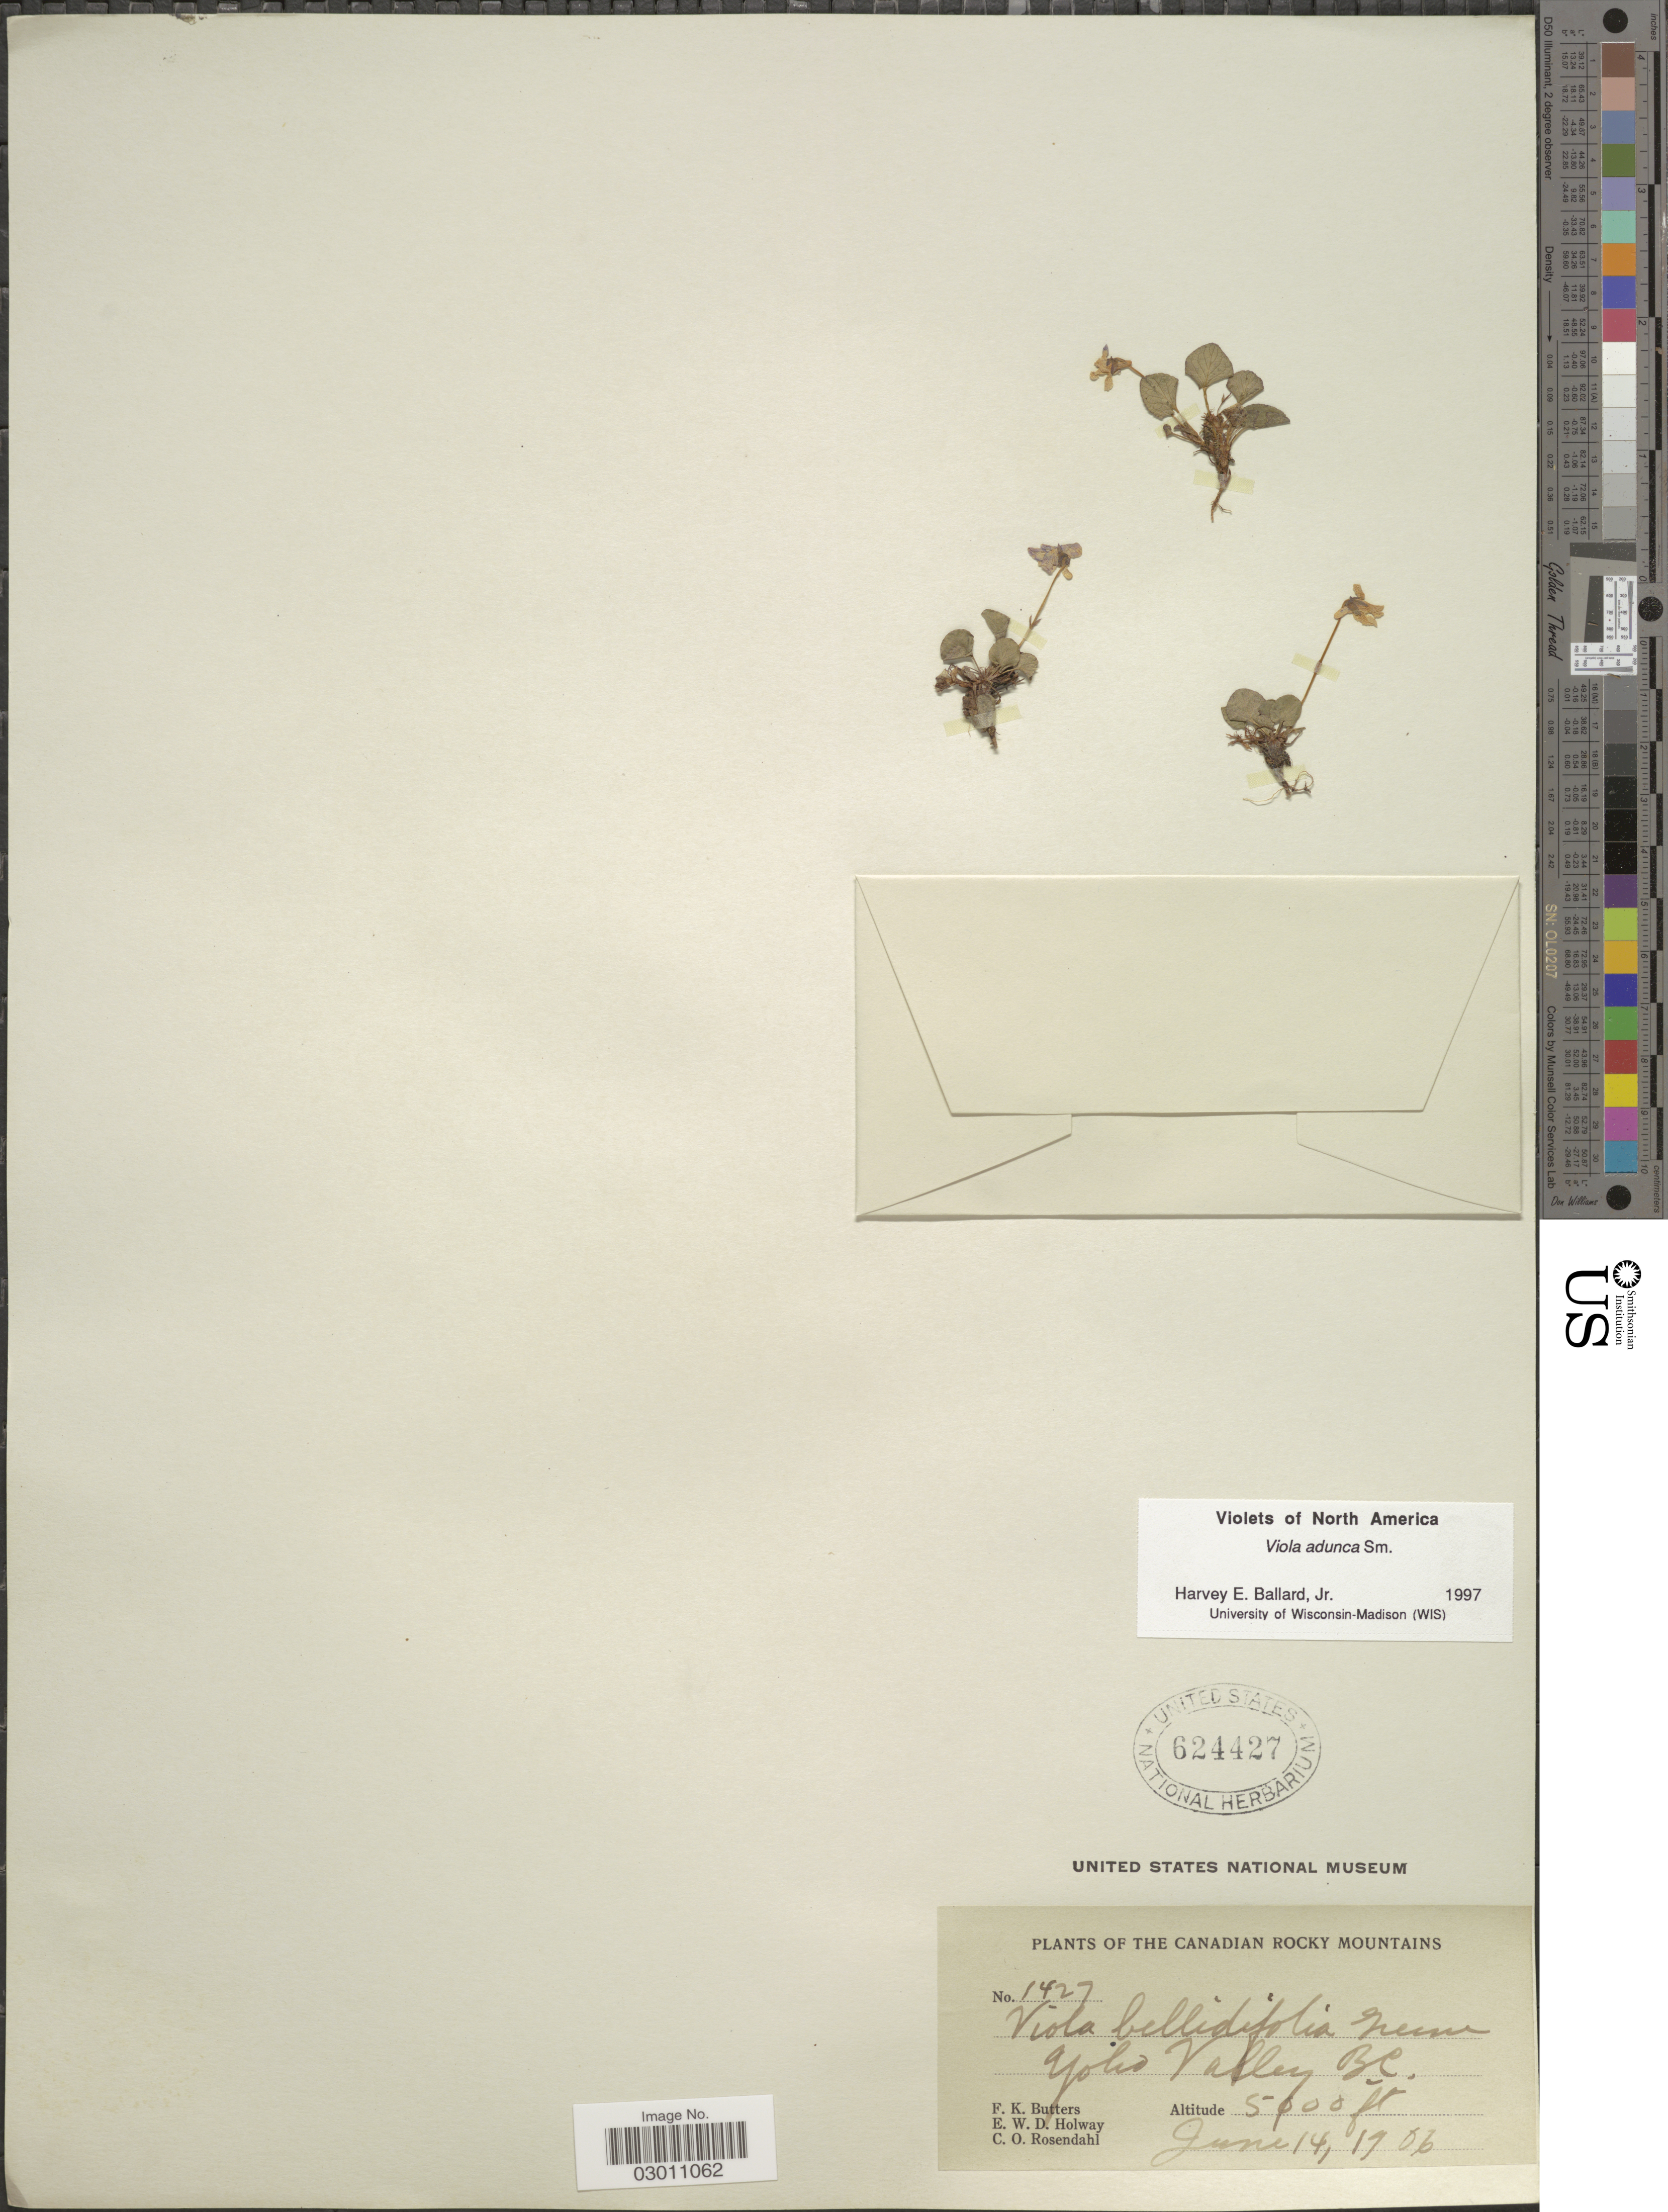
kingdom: Plantae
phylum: Tracheophyta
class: Magnoliopsida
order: Malpighiales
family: Violaceae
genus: Viola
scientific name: Viola adunca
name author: Sm.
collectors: F. K. Butters, E. W. D. Holway & C. O. Rosendahl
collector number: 1427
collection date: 1906-06-14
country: Canada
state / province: British Columbia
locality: The Canadian Rocky Mountains. Yoho Valley B.C.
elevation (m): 1524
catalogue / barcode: US 624427